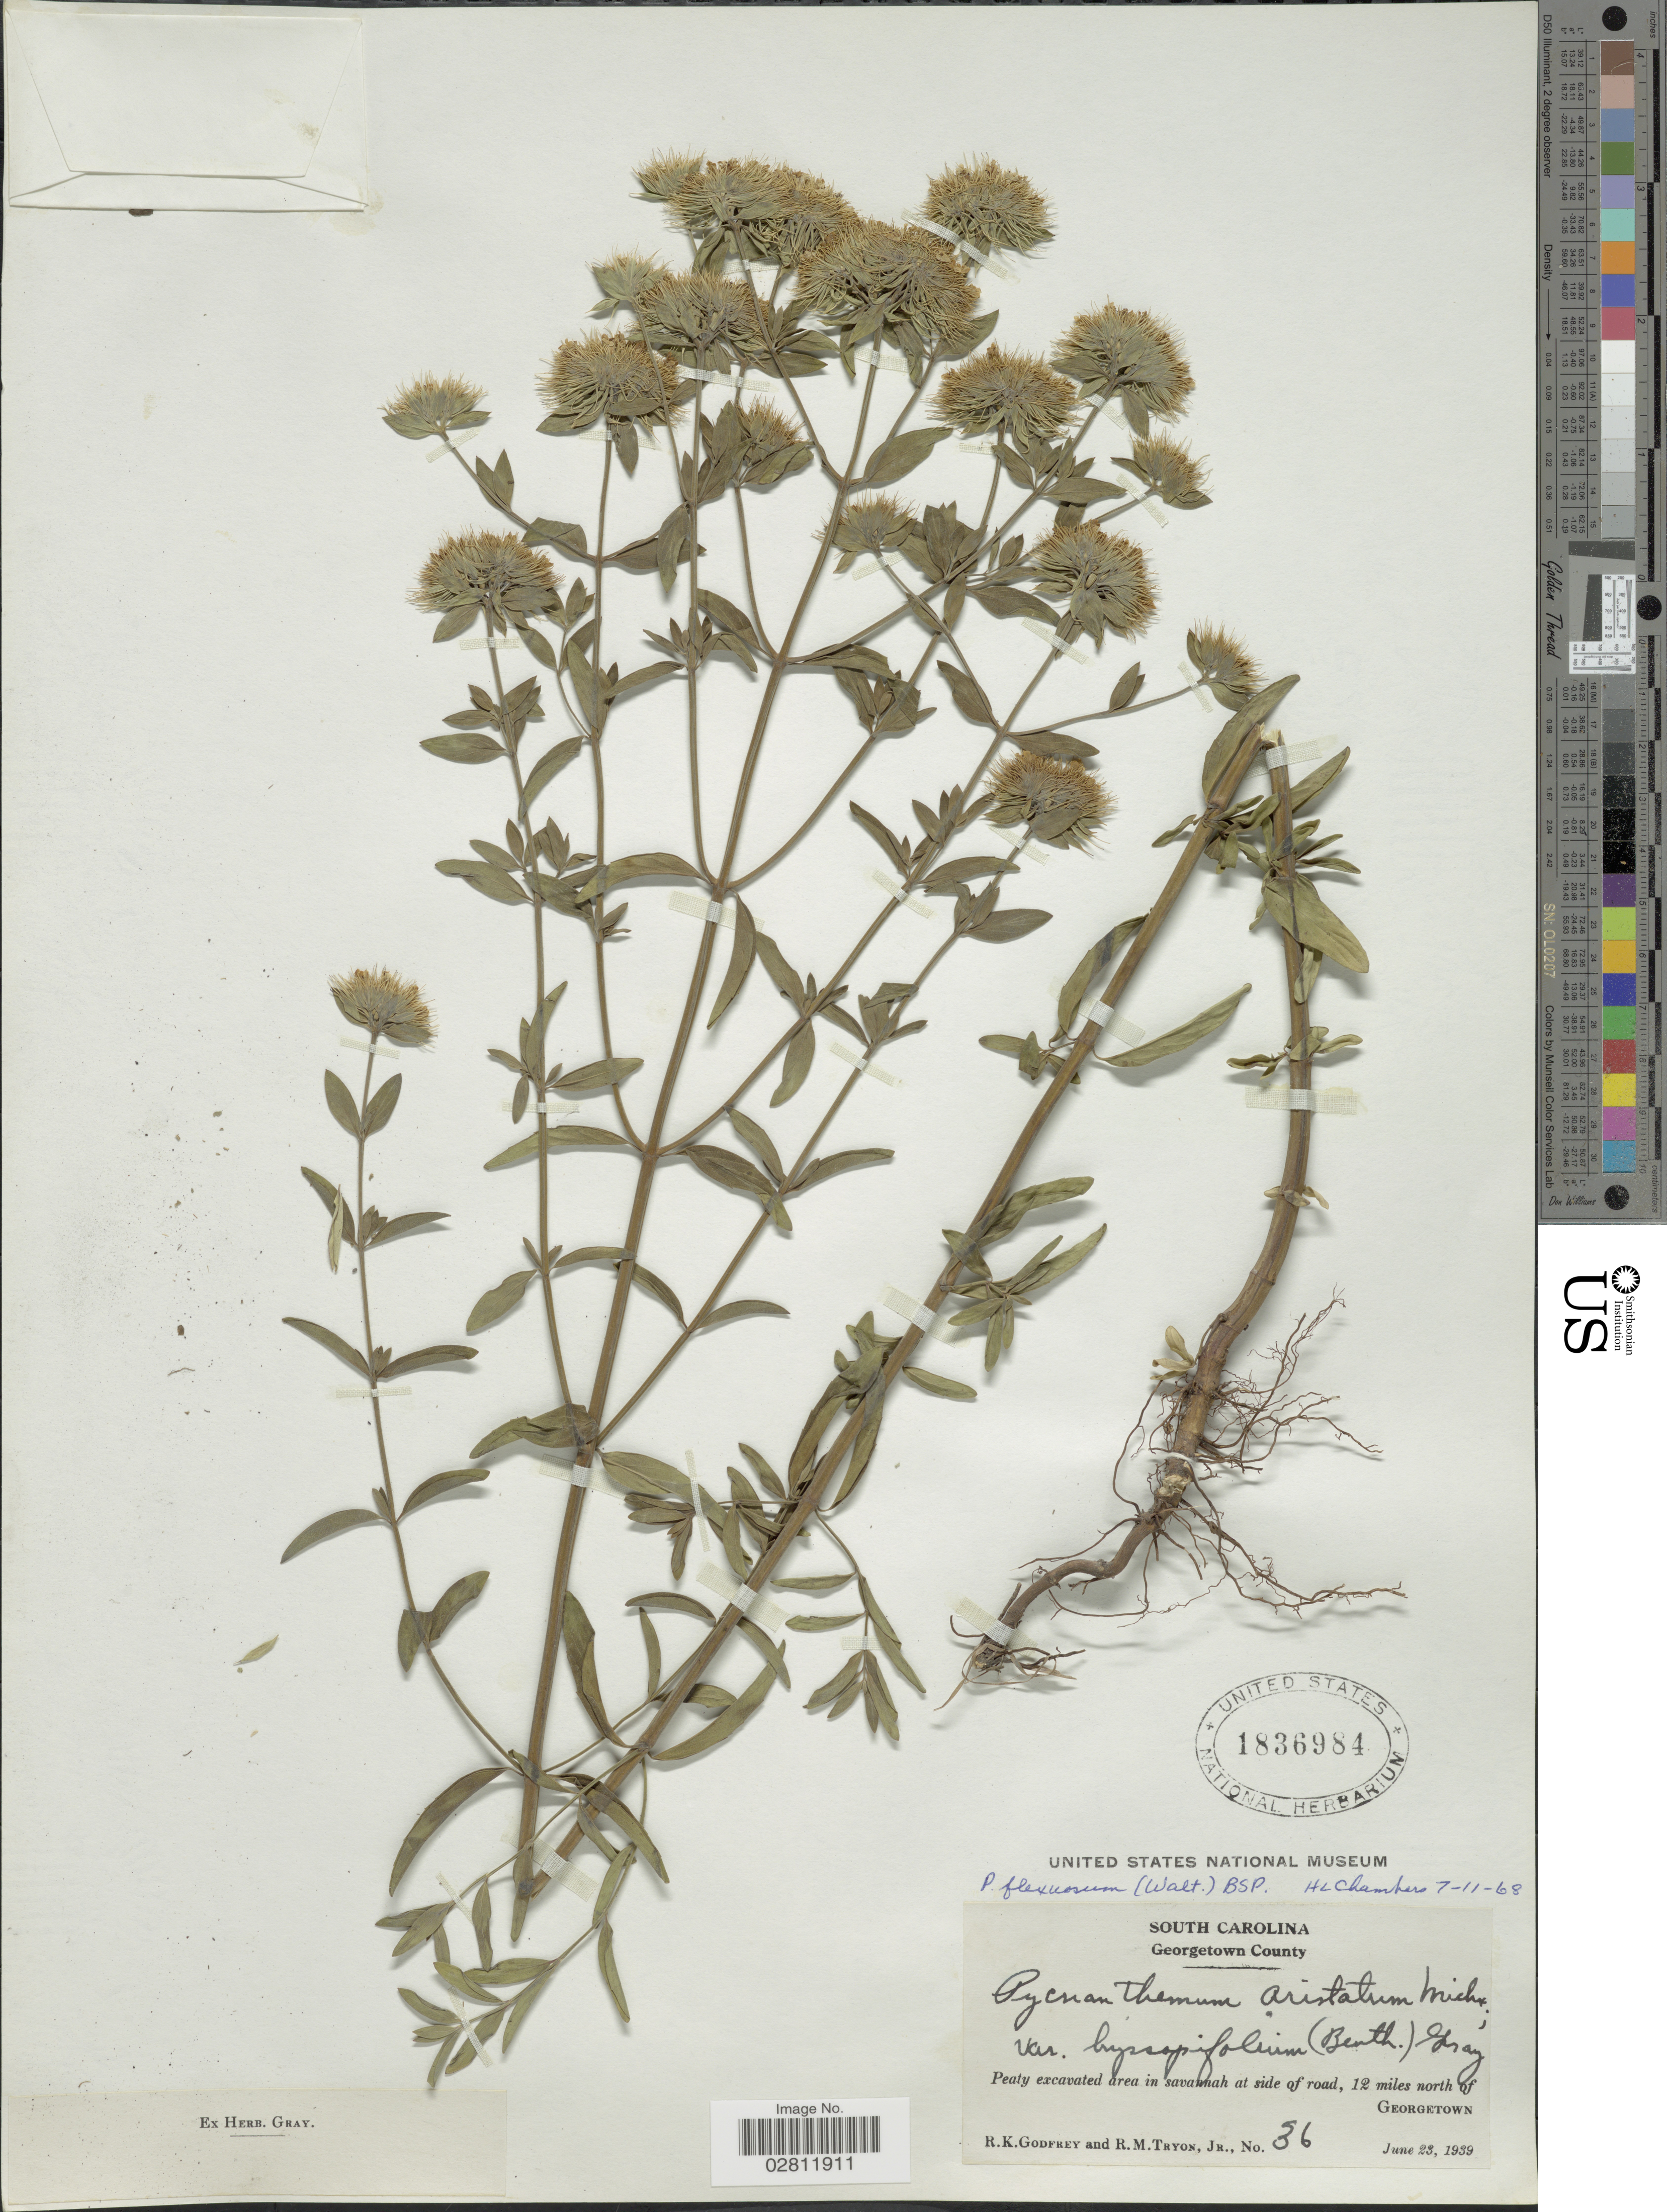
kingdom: Plantae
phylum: Tracheophyta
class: Magnoliopsida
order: Lamiales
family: Lamiaceae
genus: Pycnanthemum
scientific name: Pycnanthemum flexuosum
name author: (Walter) Britton, Stearns & Poggenb.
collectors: R. K. Godfrey & R. M. Tryon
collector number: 36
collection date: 1939-06-23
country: United States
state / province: South Carolina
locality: Georgetown County. Peaty excavated area in savannah at side of road, 12 miles north of Georgetown.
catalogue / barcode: US 1836984